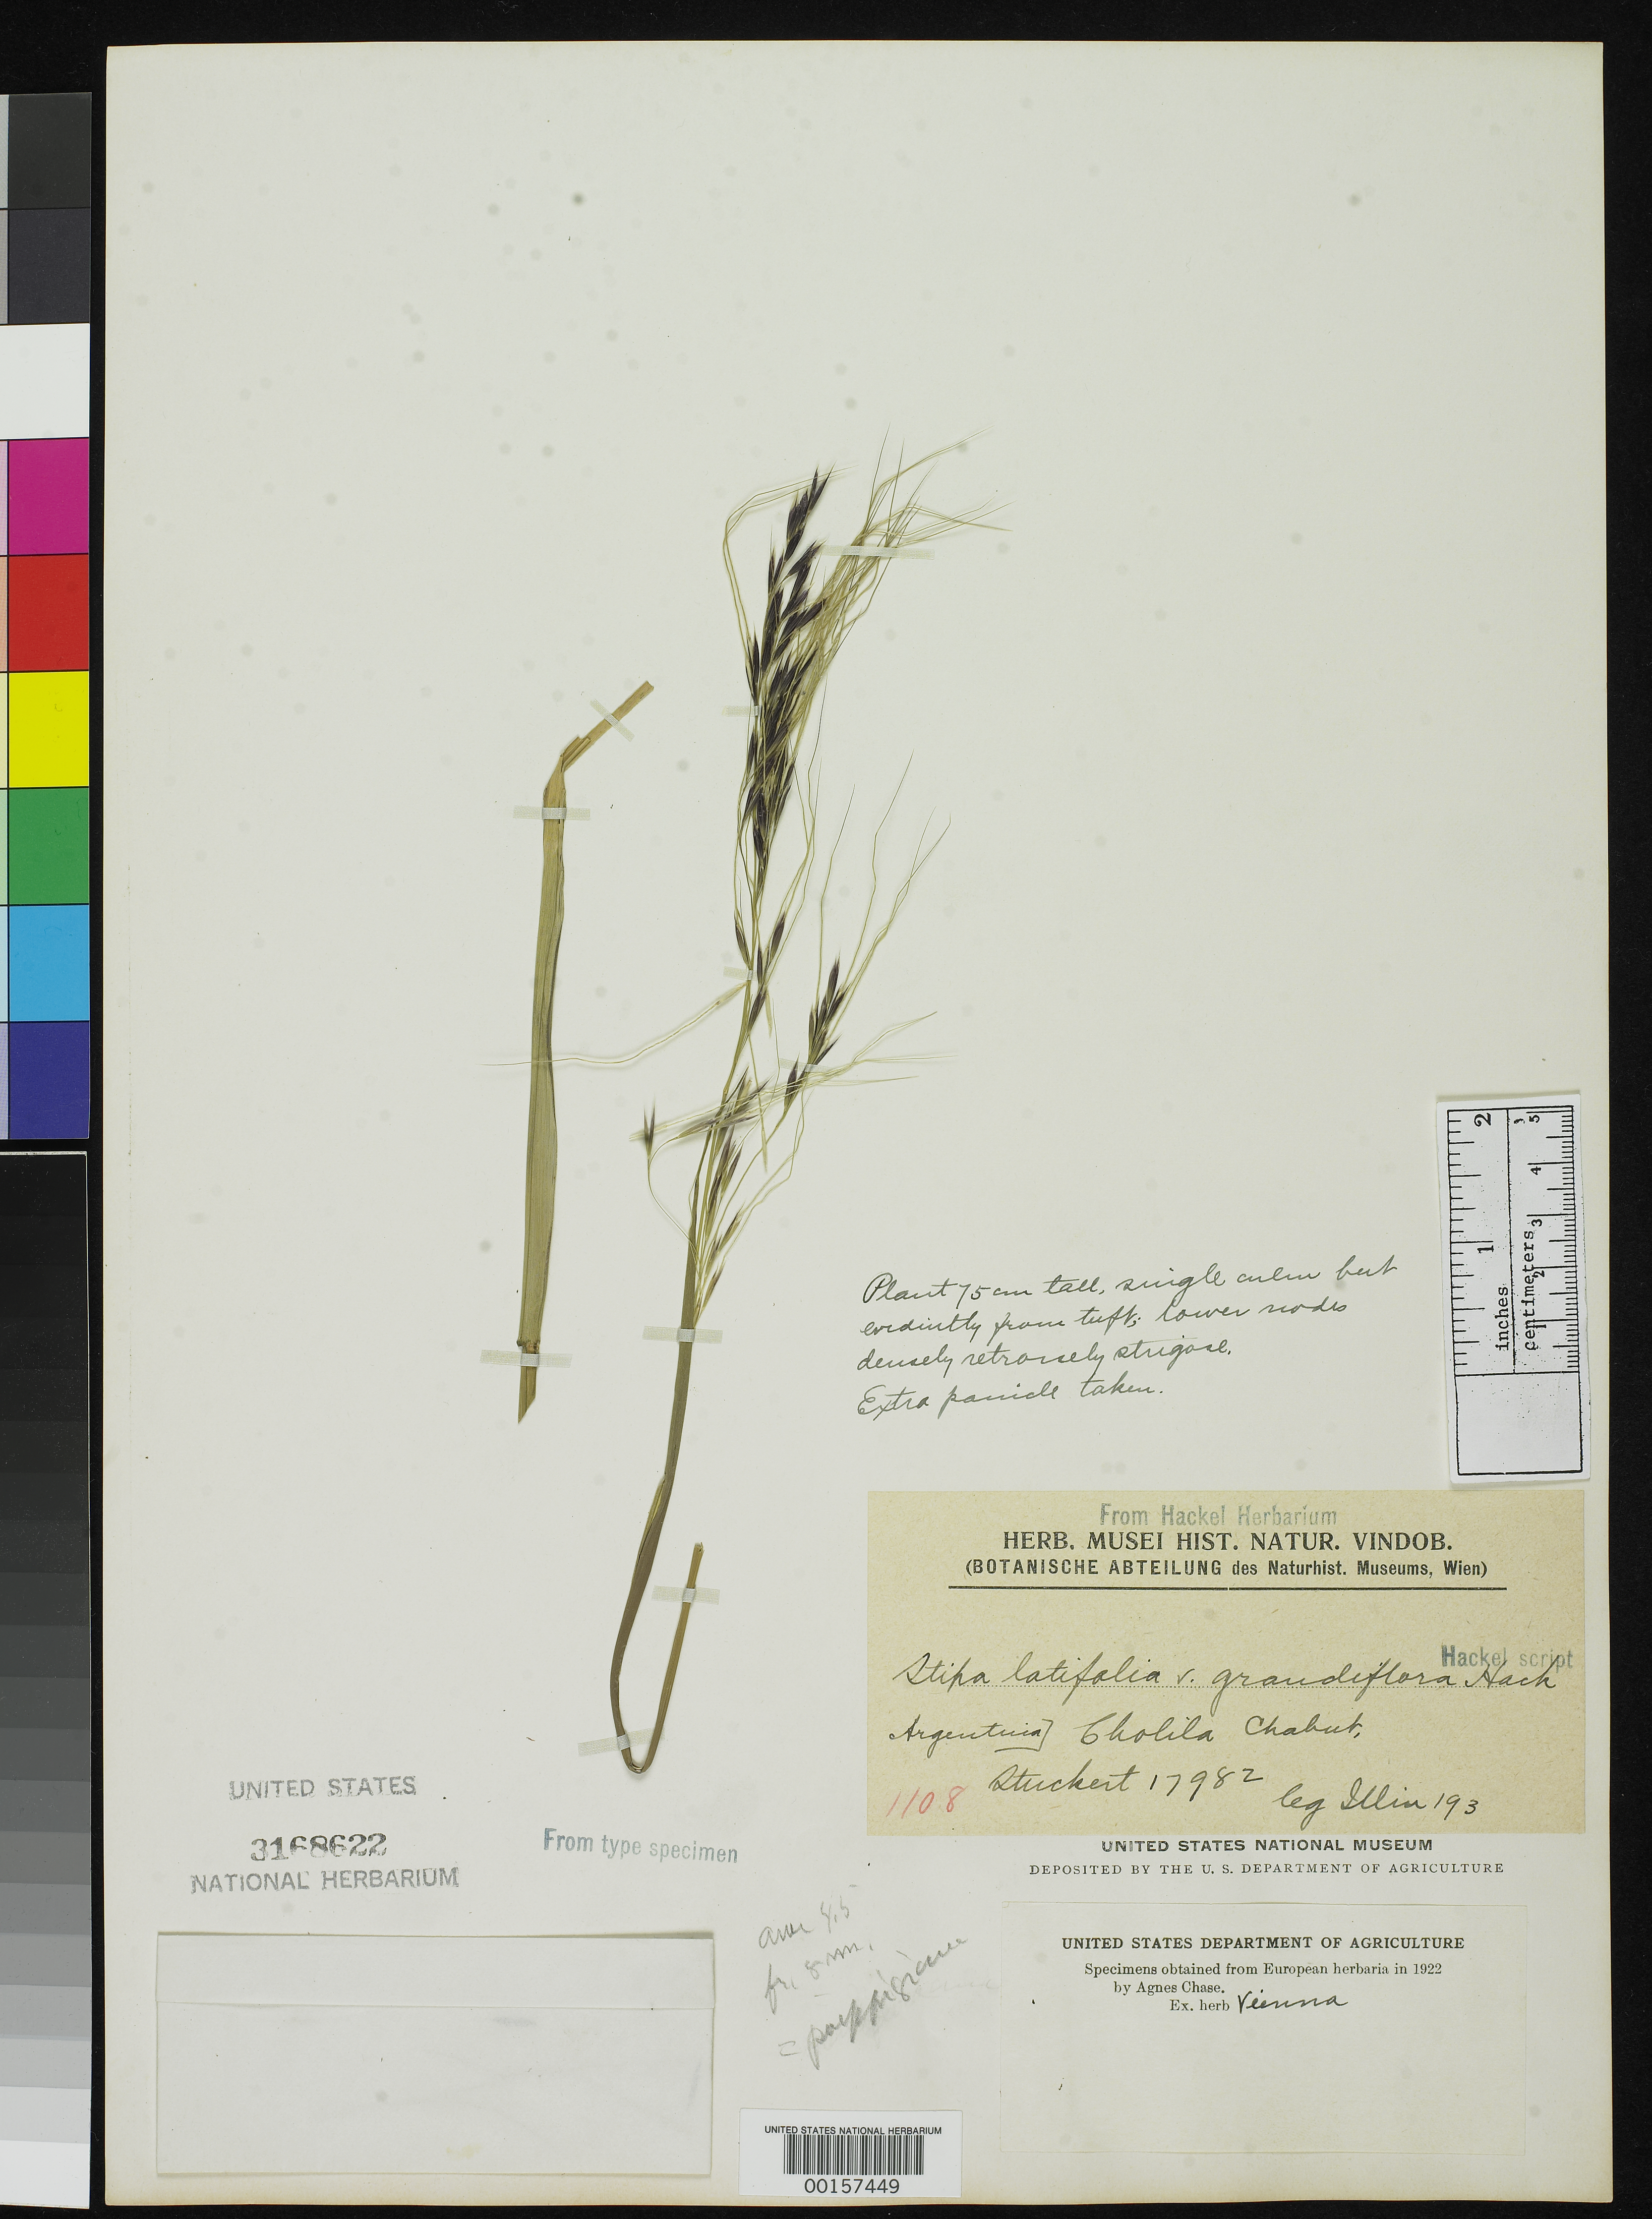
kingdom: Plantae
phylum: Tracheophyta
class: Liliopsida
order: Poales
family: Poaceae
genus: Stipa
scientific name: Stipa latifolia var. grandiflora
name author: Hack. in Stuck.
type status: Type Fragment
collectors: N. Illin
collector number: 193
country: Argentina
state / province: Chubut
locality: Cholila.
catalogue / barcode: US 3168622